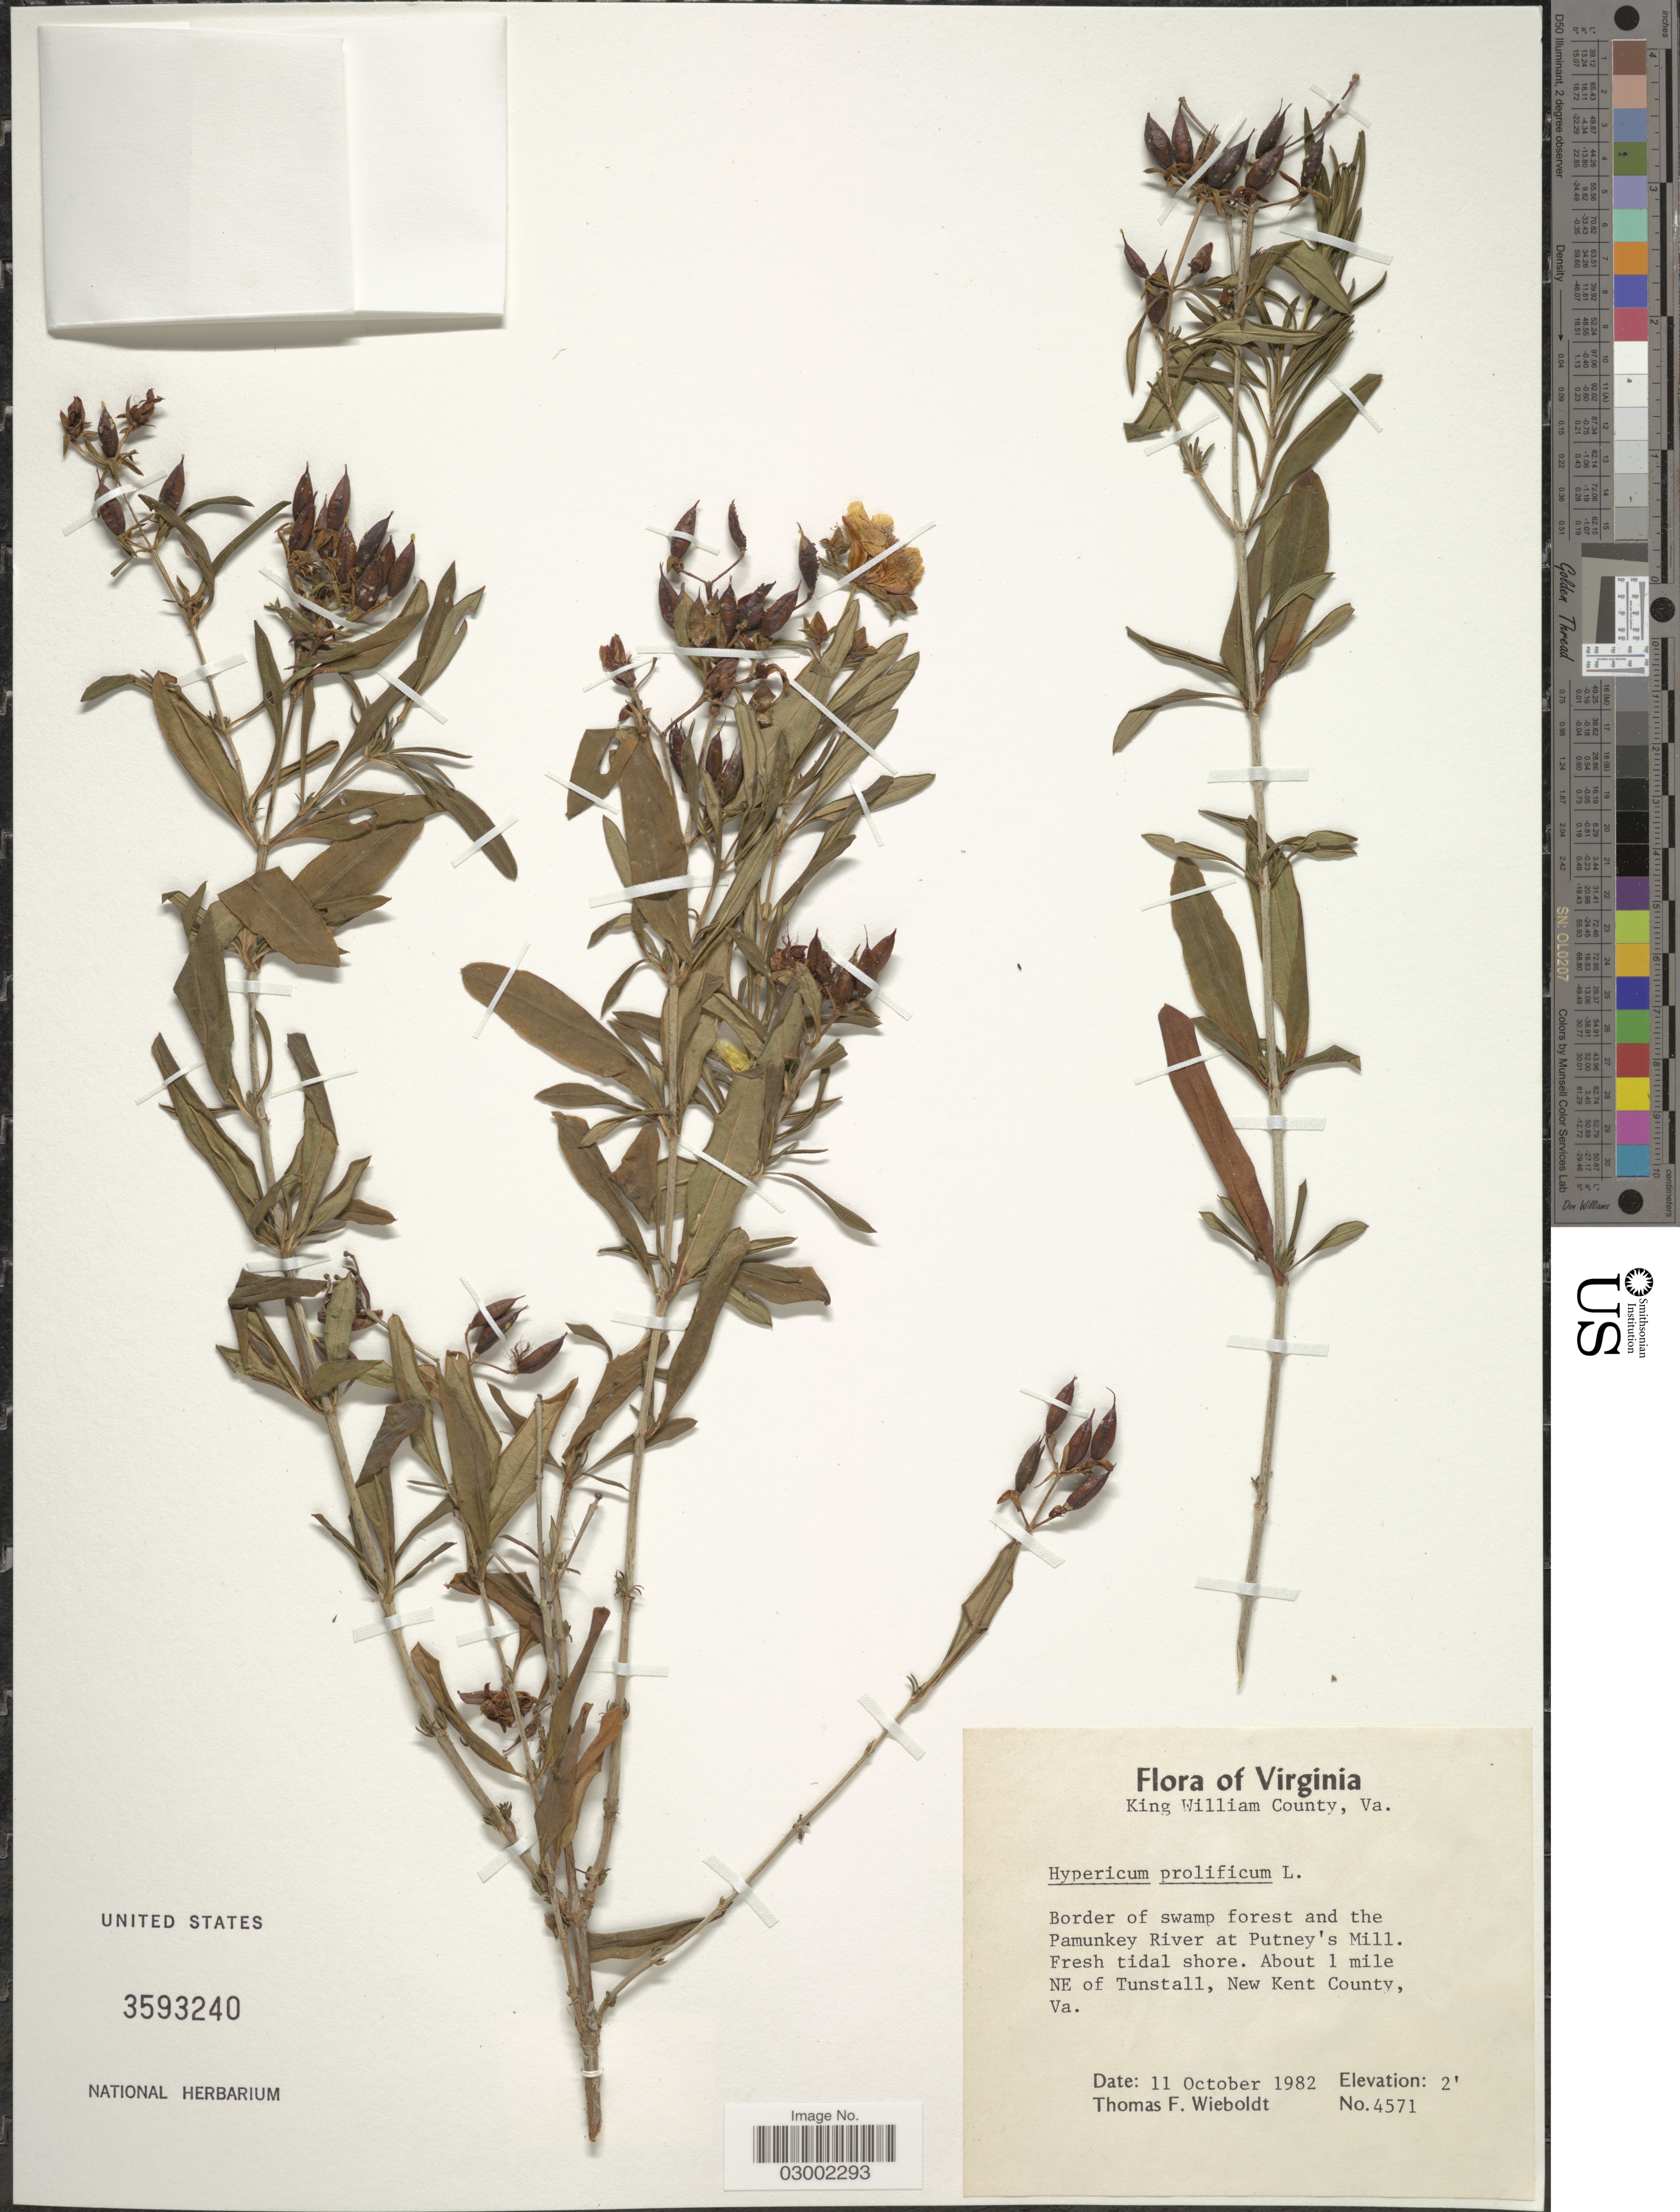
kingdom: Plantae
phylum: Tracheophyta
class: Magnoliopsida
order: Malpighiales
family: Hypericaceae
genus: Hypericum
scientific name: Hypericum prolificum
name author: L.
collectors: T. Wieboldt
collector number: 4571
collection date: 1982-10-11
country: United States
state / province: Virginia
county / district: King William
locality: King William County. Border of swamp forest and the Pamunkey River at Putney's Mill. About 1 mile NE of Tunstall, New Kent County.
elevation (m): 1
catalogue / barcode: US 3593240